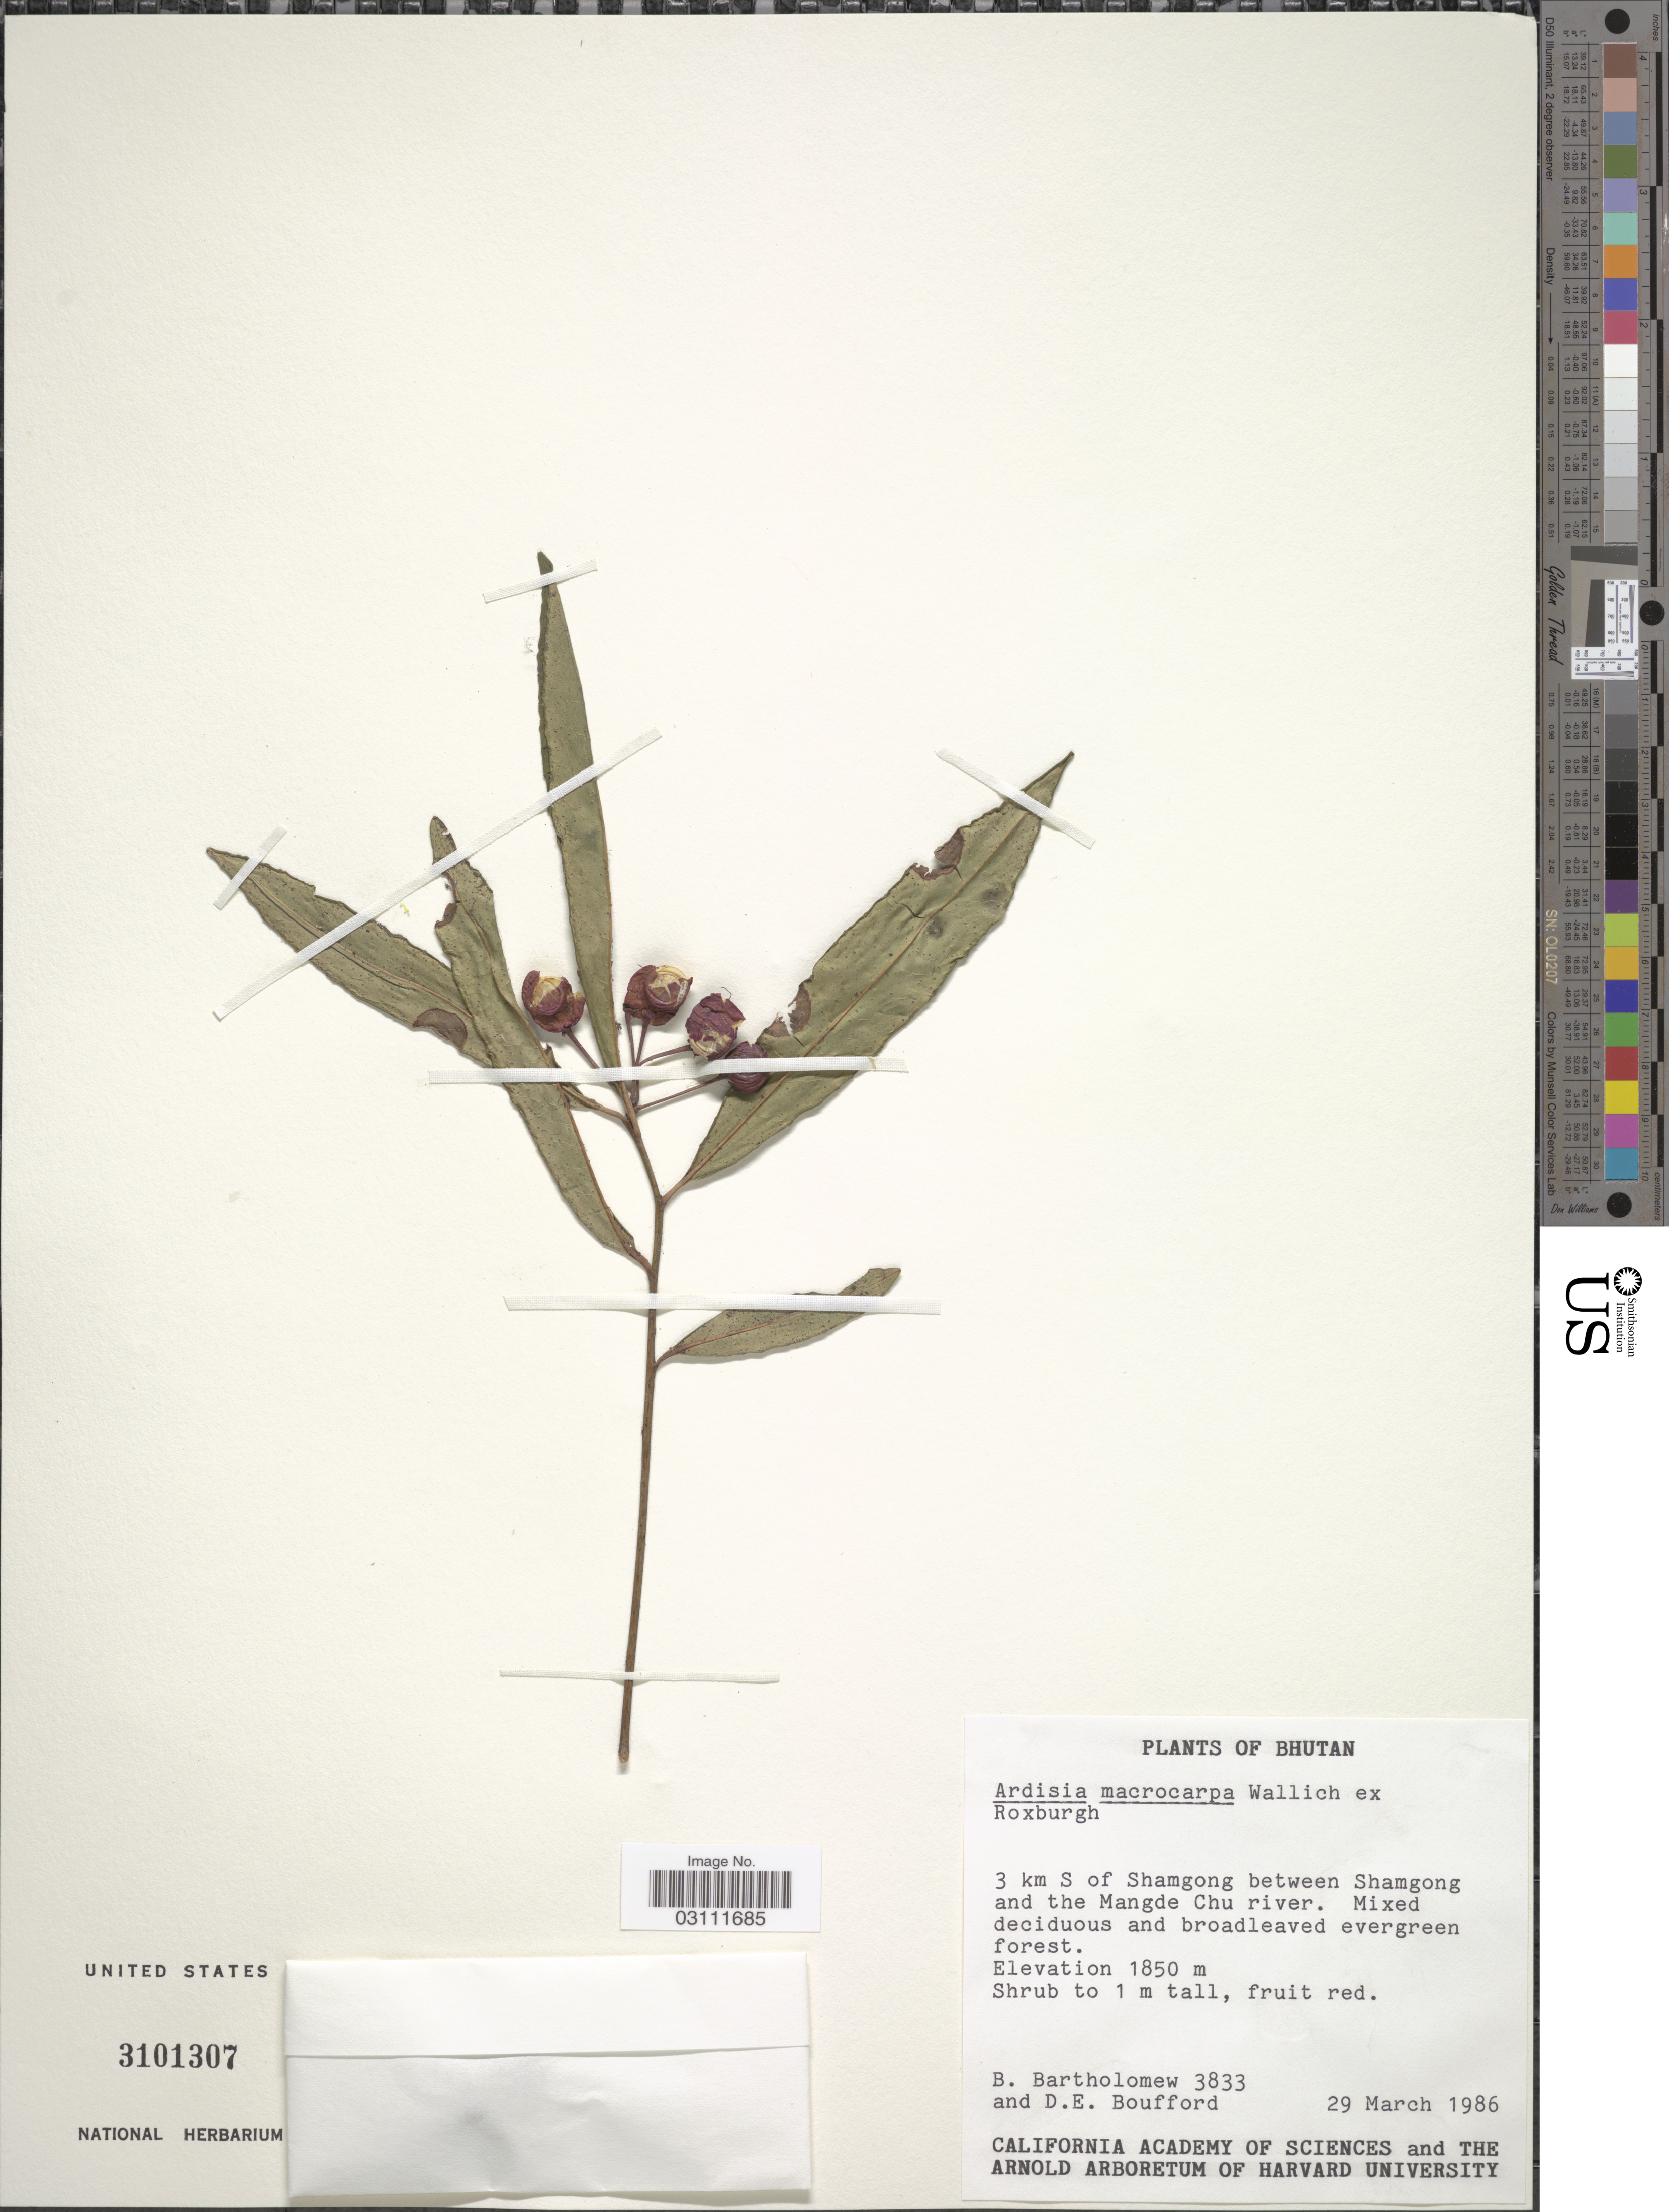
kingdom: Plantae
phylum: Tracheophyta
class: Magnoliopsida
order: Ericales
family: Primulaceae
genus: Ardisia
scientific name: Ardisia macrocarpa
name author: Wall.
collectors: B. Bartholomew & D. E. Boufford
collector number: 3833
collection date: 1986-03-29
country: Bhutan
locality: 3 km S of Shamgong between Shamgong and the Mangde Chu river.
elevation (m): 1850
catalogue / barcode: US 3101307